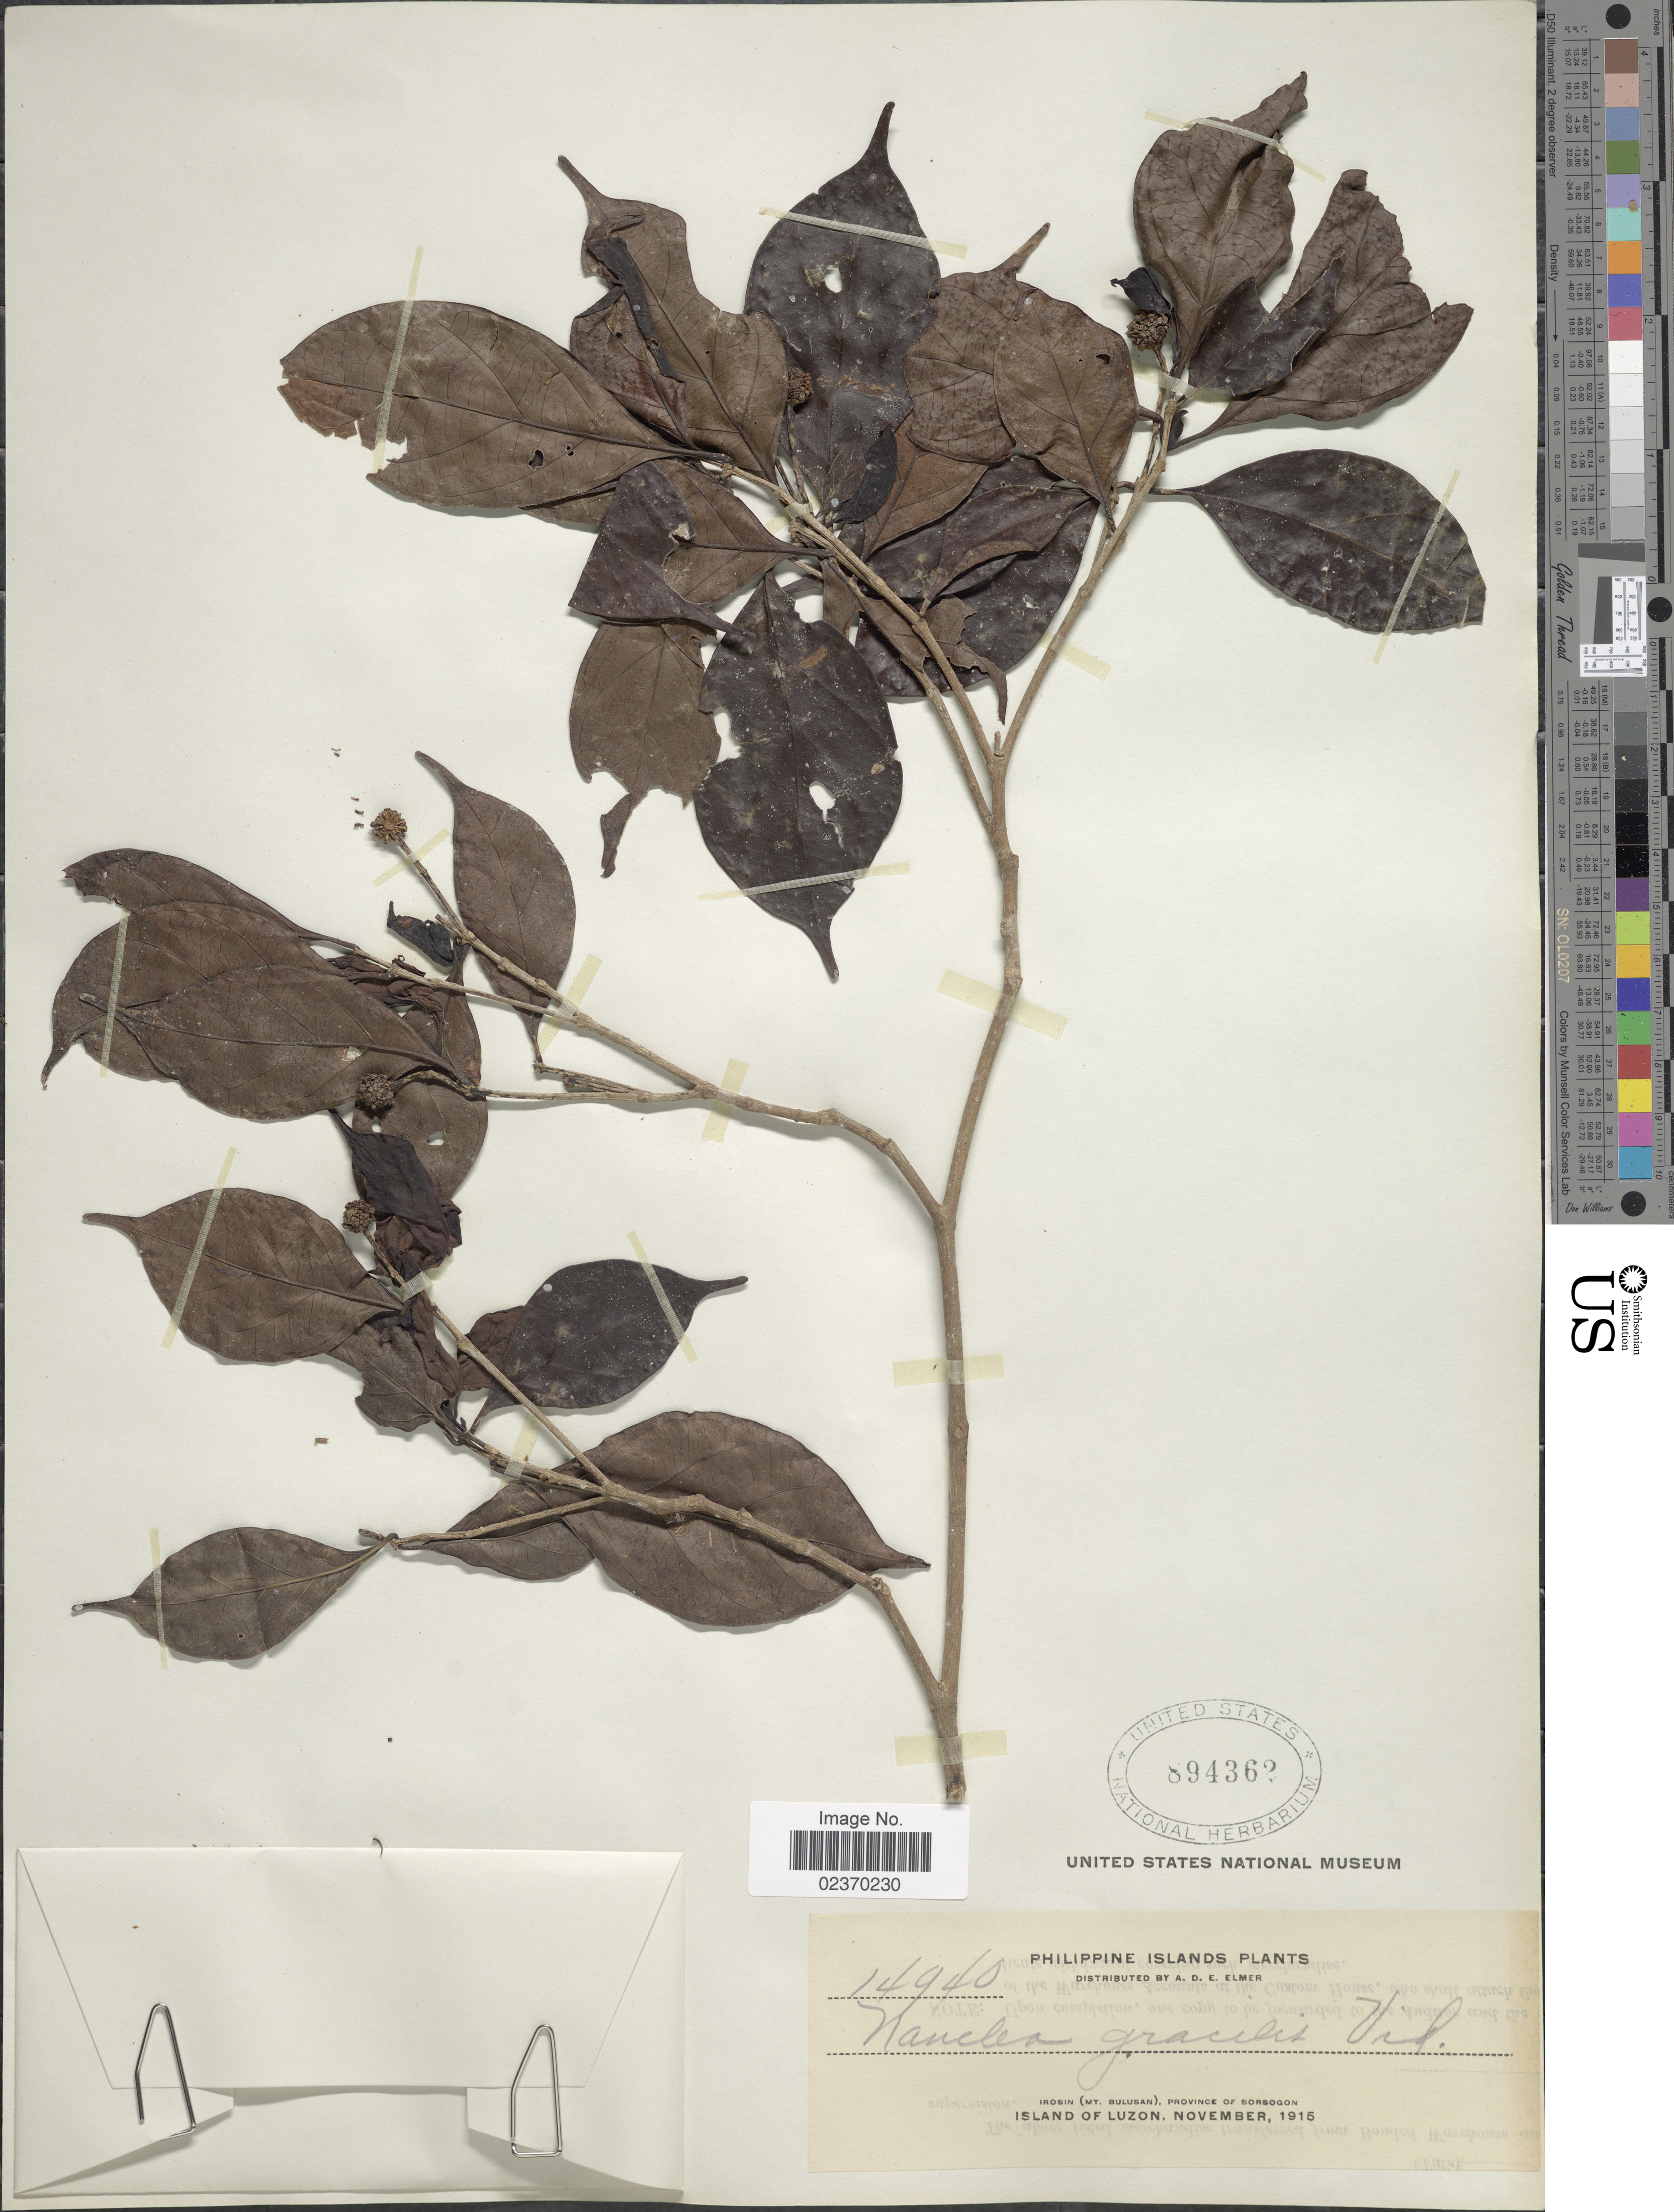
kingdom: Plantae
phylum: Tracheophyta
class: Magnoliopsida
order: Gentianales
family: Rubiaceae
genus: Neonauclea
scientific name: Neonauclea gracilis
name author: (Vidal) Merr.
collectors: A. D. E. Elmer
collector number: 14940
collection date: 1915-11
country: Philippines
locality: Philippine Islands, Irosin (Mt Bulusan), Proivnce of Sorsogon, Island of Luzon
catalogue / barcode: US 894362